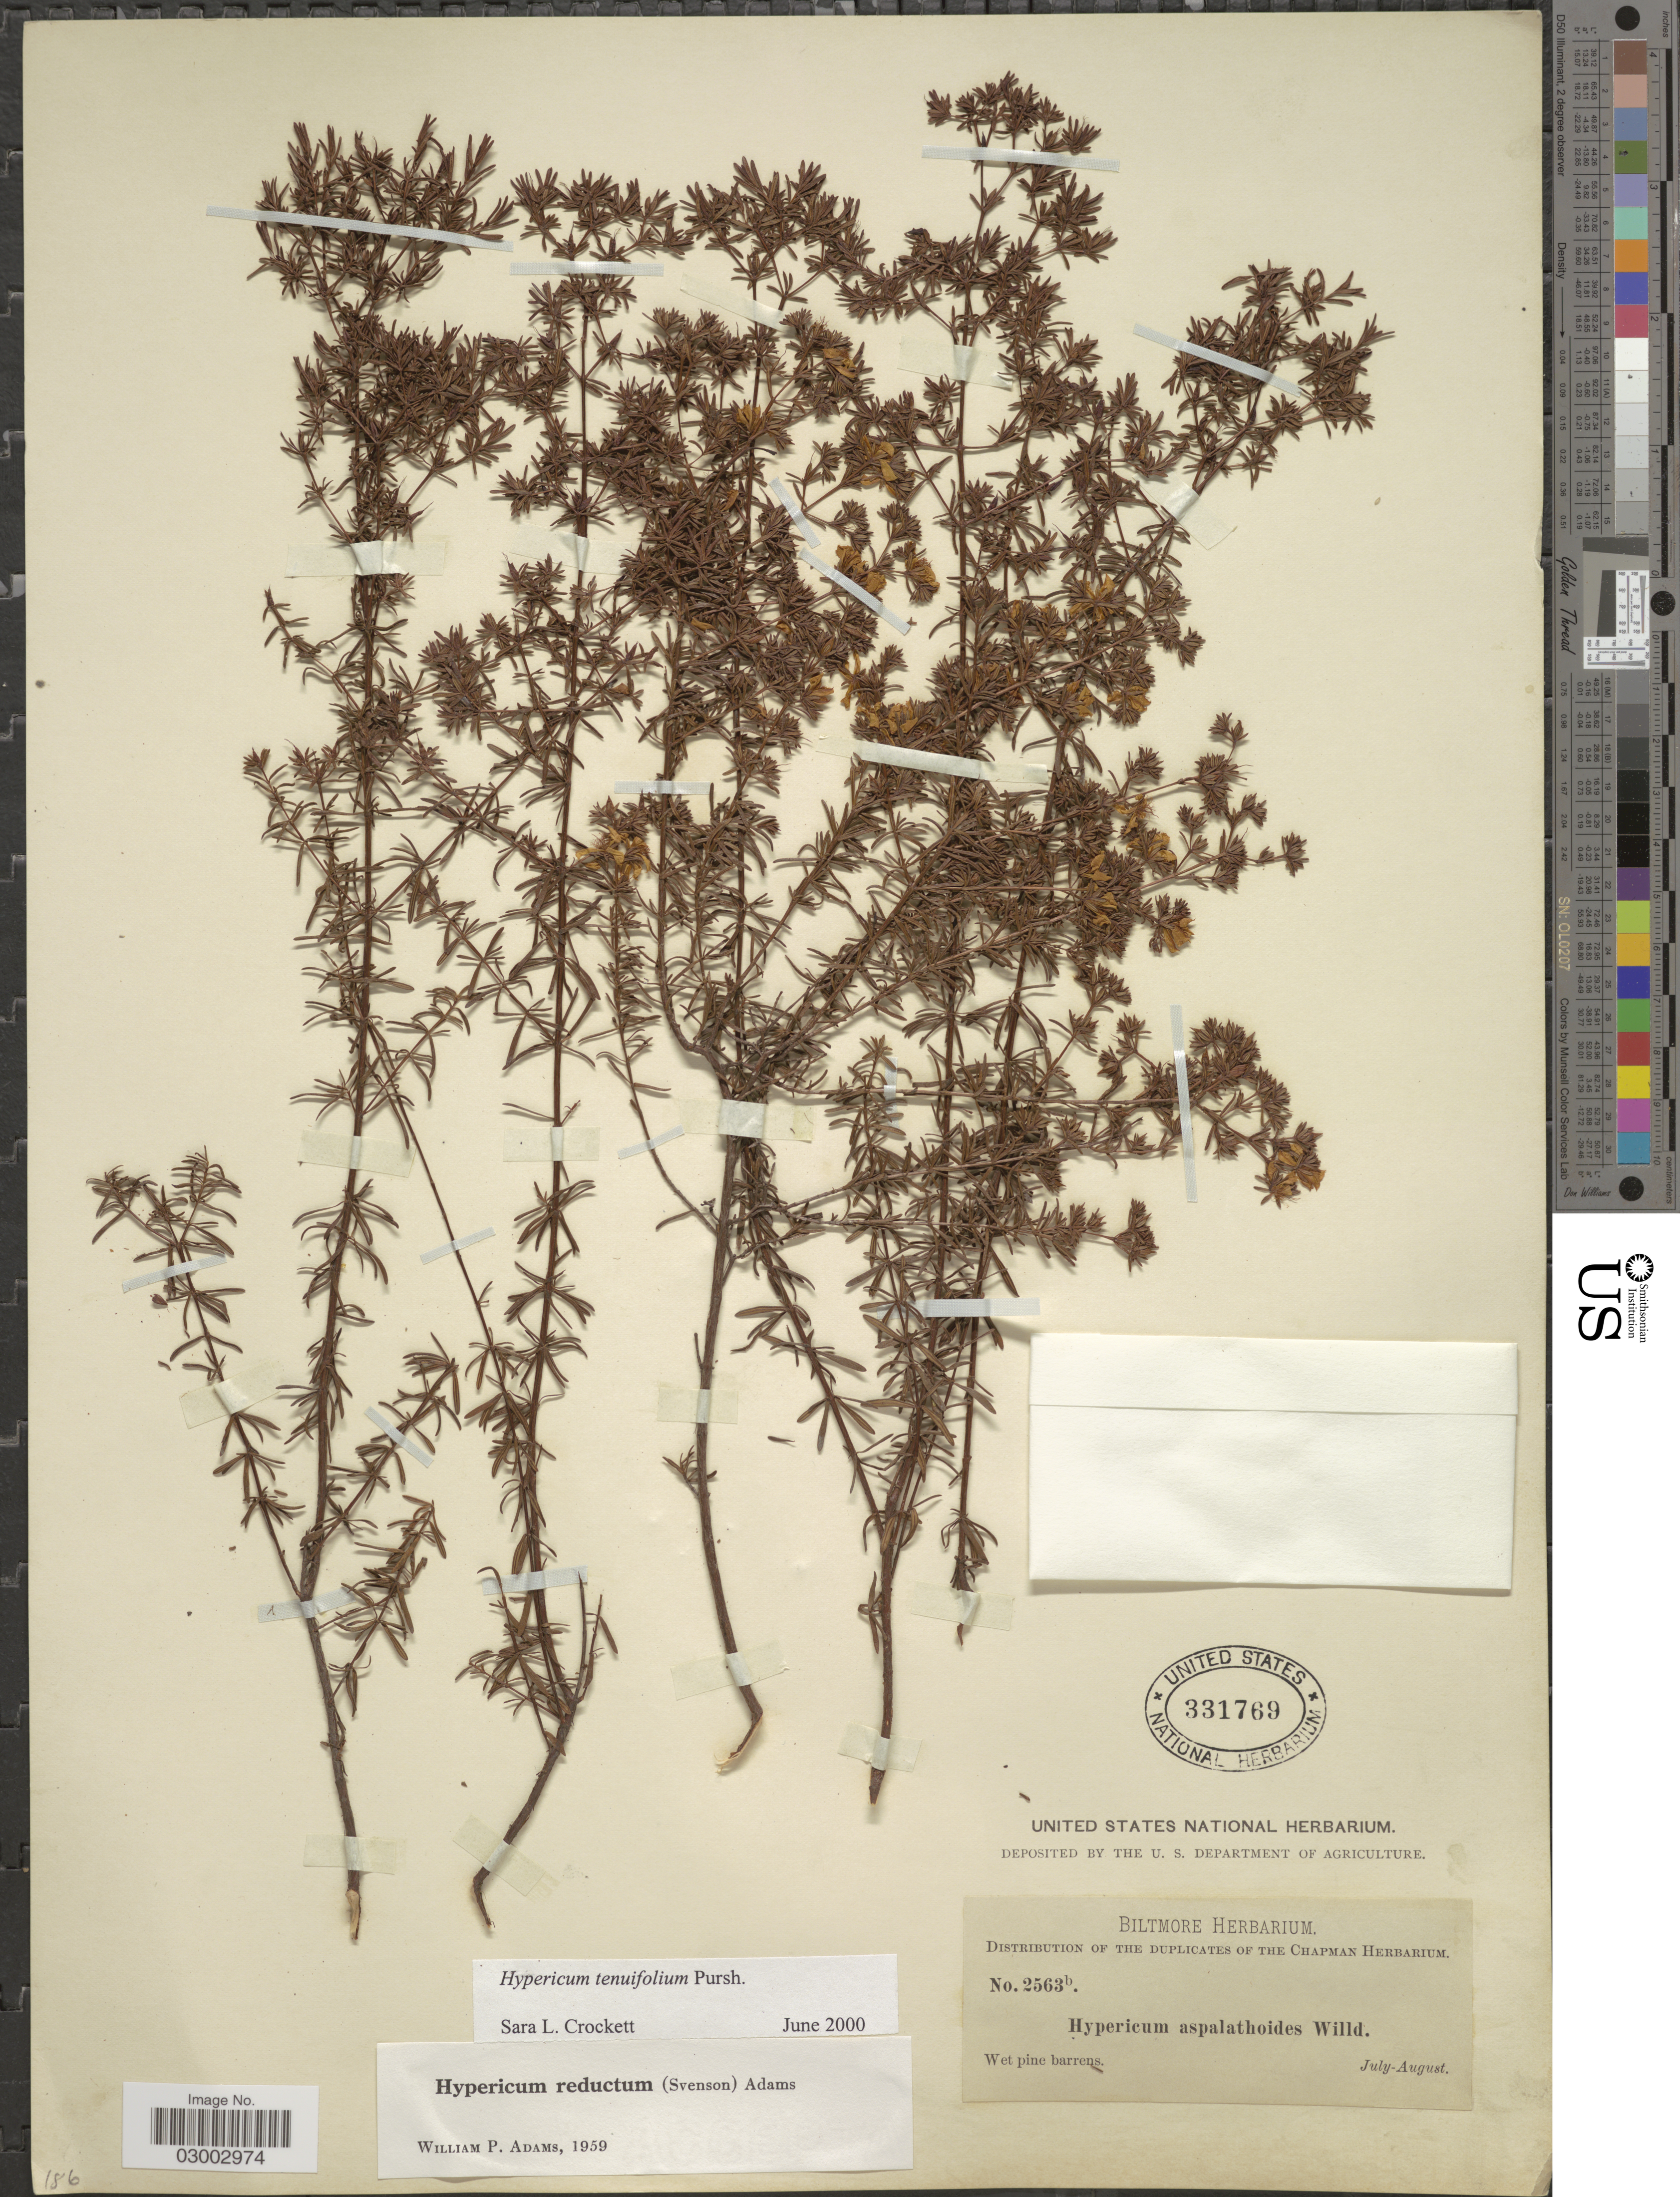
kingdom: Plantae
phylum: Tracheophyta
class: Magnoliopsida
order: Malpighiales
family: Hypericaceae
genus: Hypericum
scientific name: Hypericum tenuifolium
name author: Pursh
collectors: ex herb. Biltmore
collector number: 2563b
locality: Wet pine barrens.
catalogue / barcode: US 331769